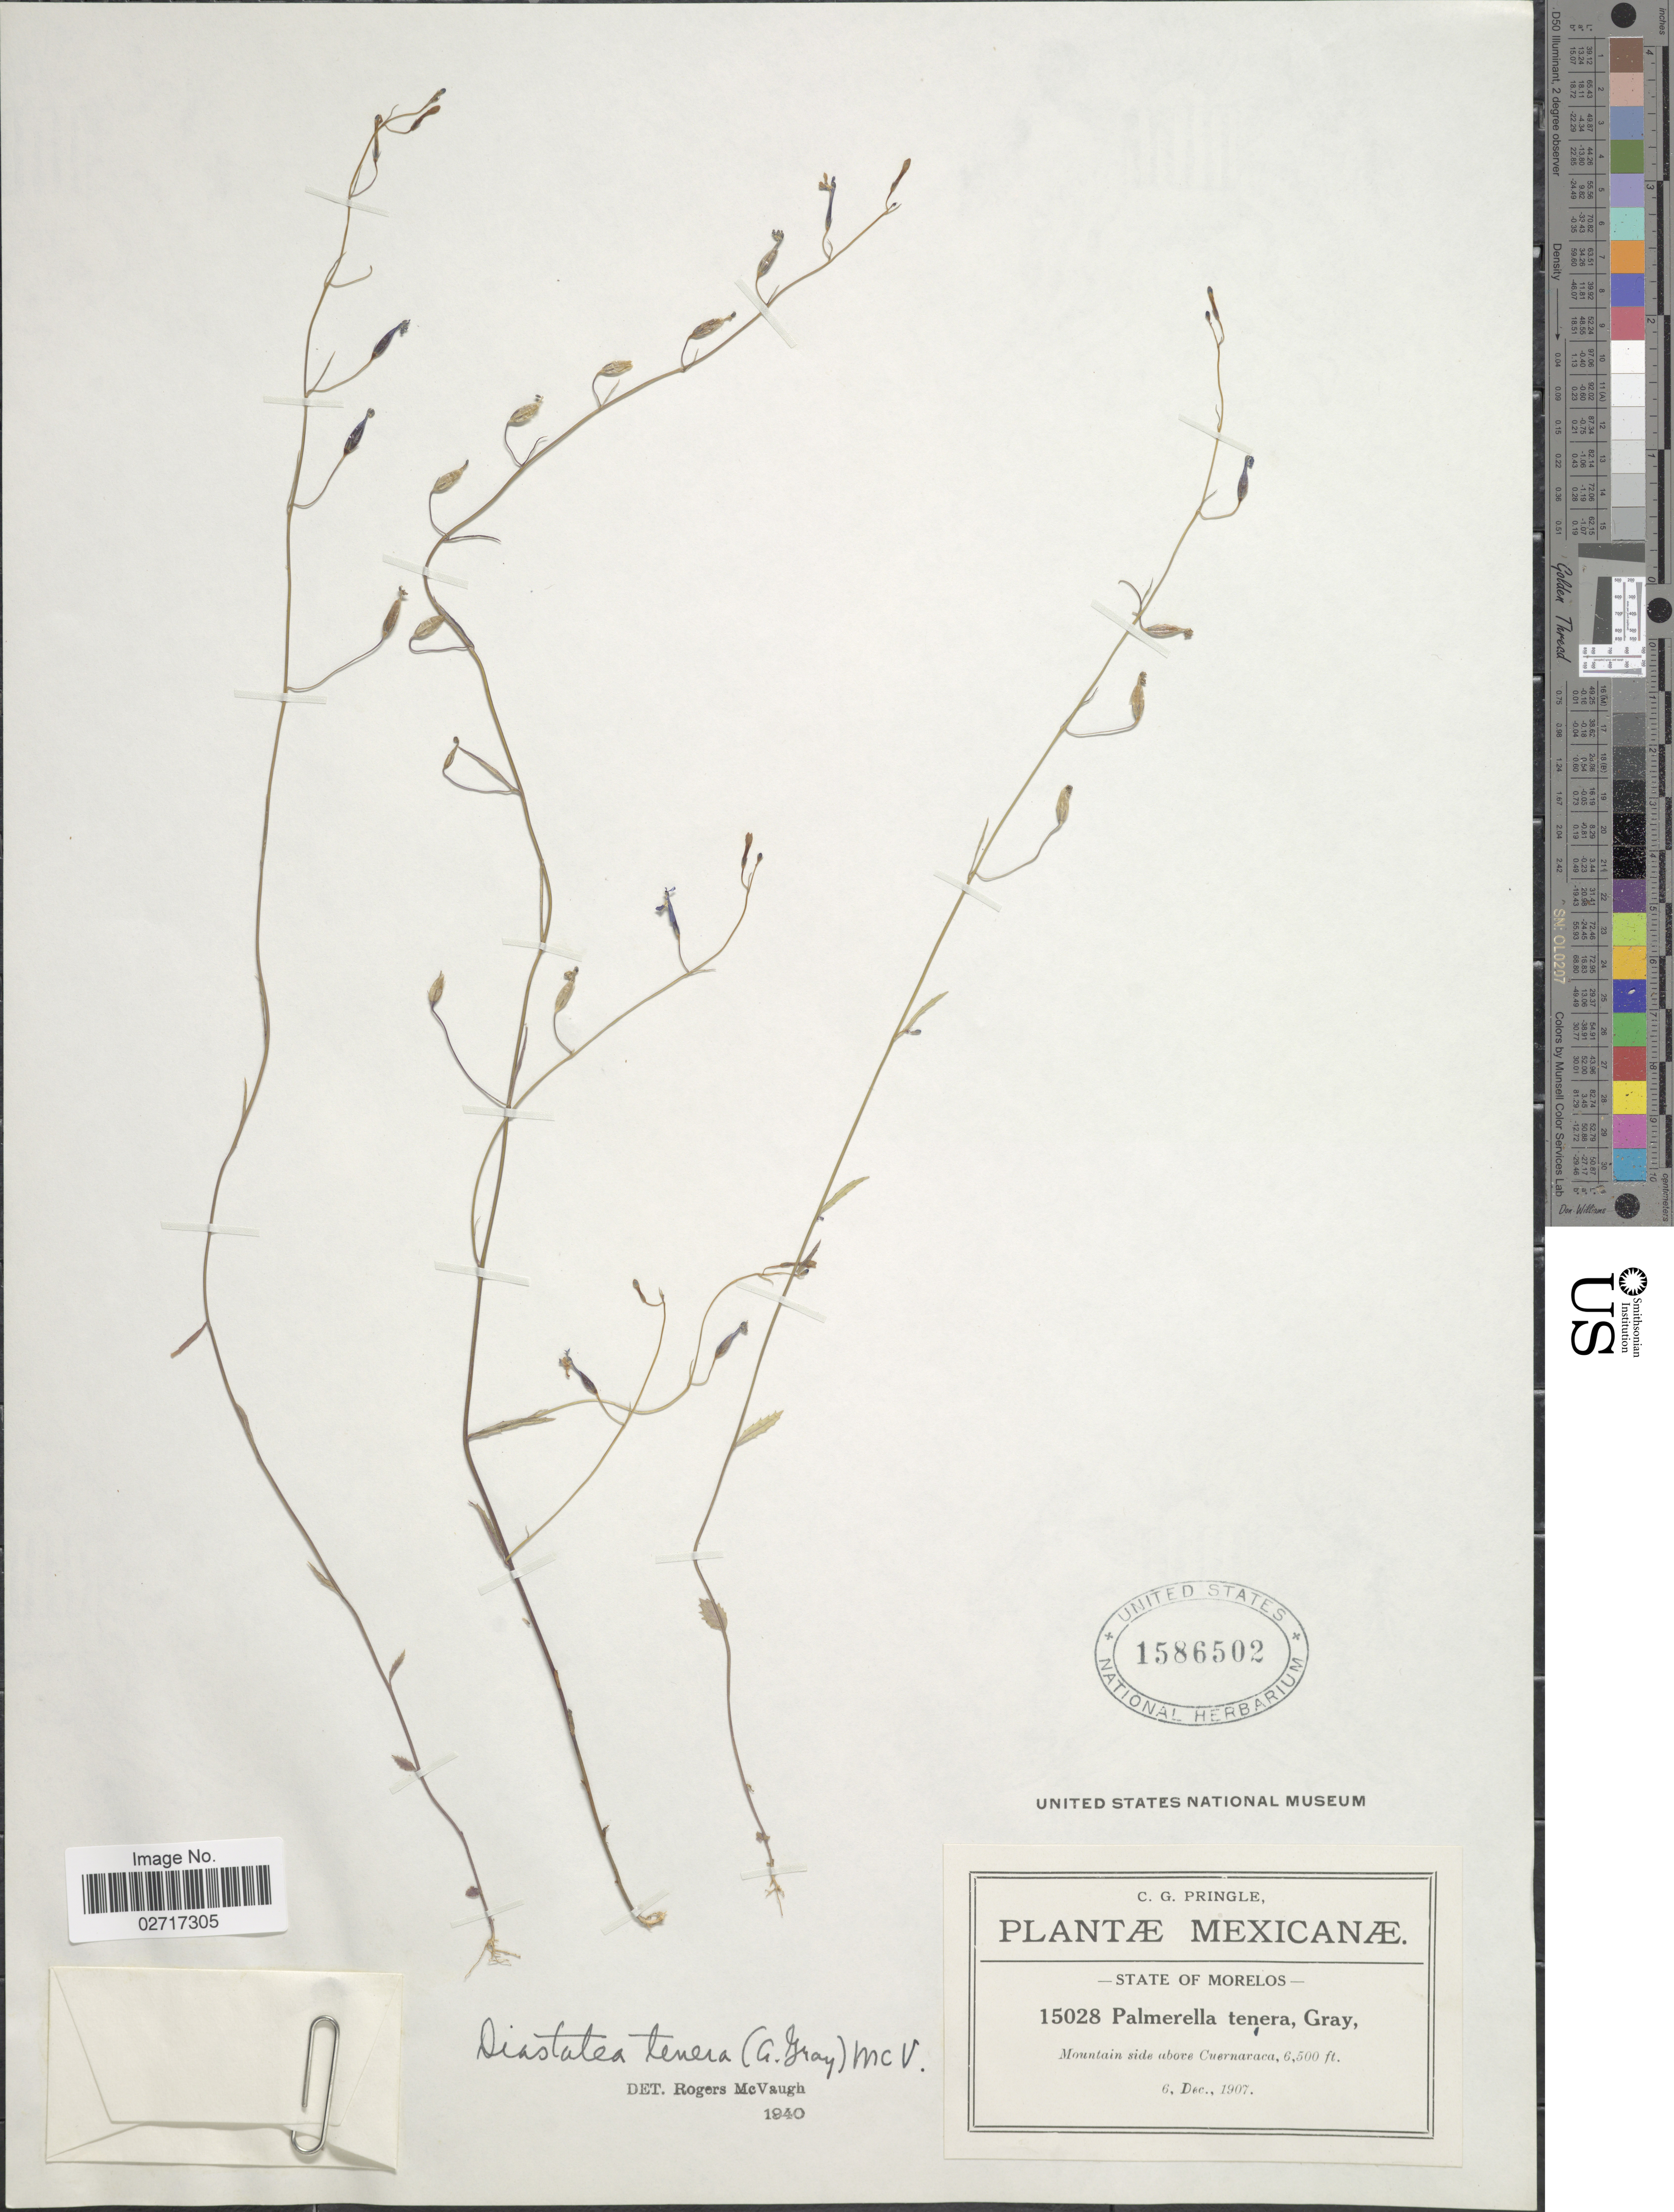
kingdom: Plantae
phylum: Tracheophyta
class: Magnoliopsida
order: Asterales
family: Campanulaceae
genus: Diastatea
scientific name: Diastatea tenera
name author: (A. Gray) McVaugh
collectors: C. G. Pringle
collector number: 15028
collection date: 1907-12-06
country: Mexico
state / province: Morelos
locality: Mountain side above Cuernaraca.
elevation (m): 1981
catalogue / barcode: US 1586502